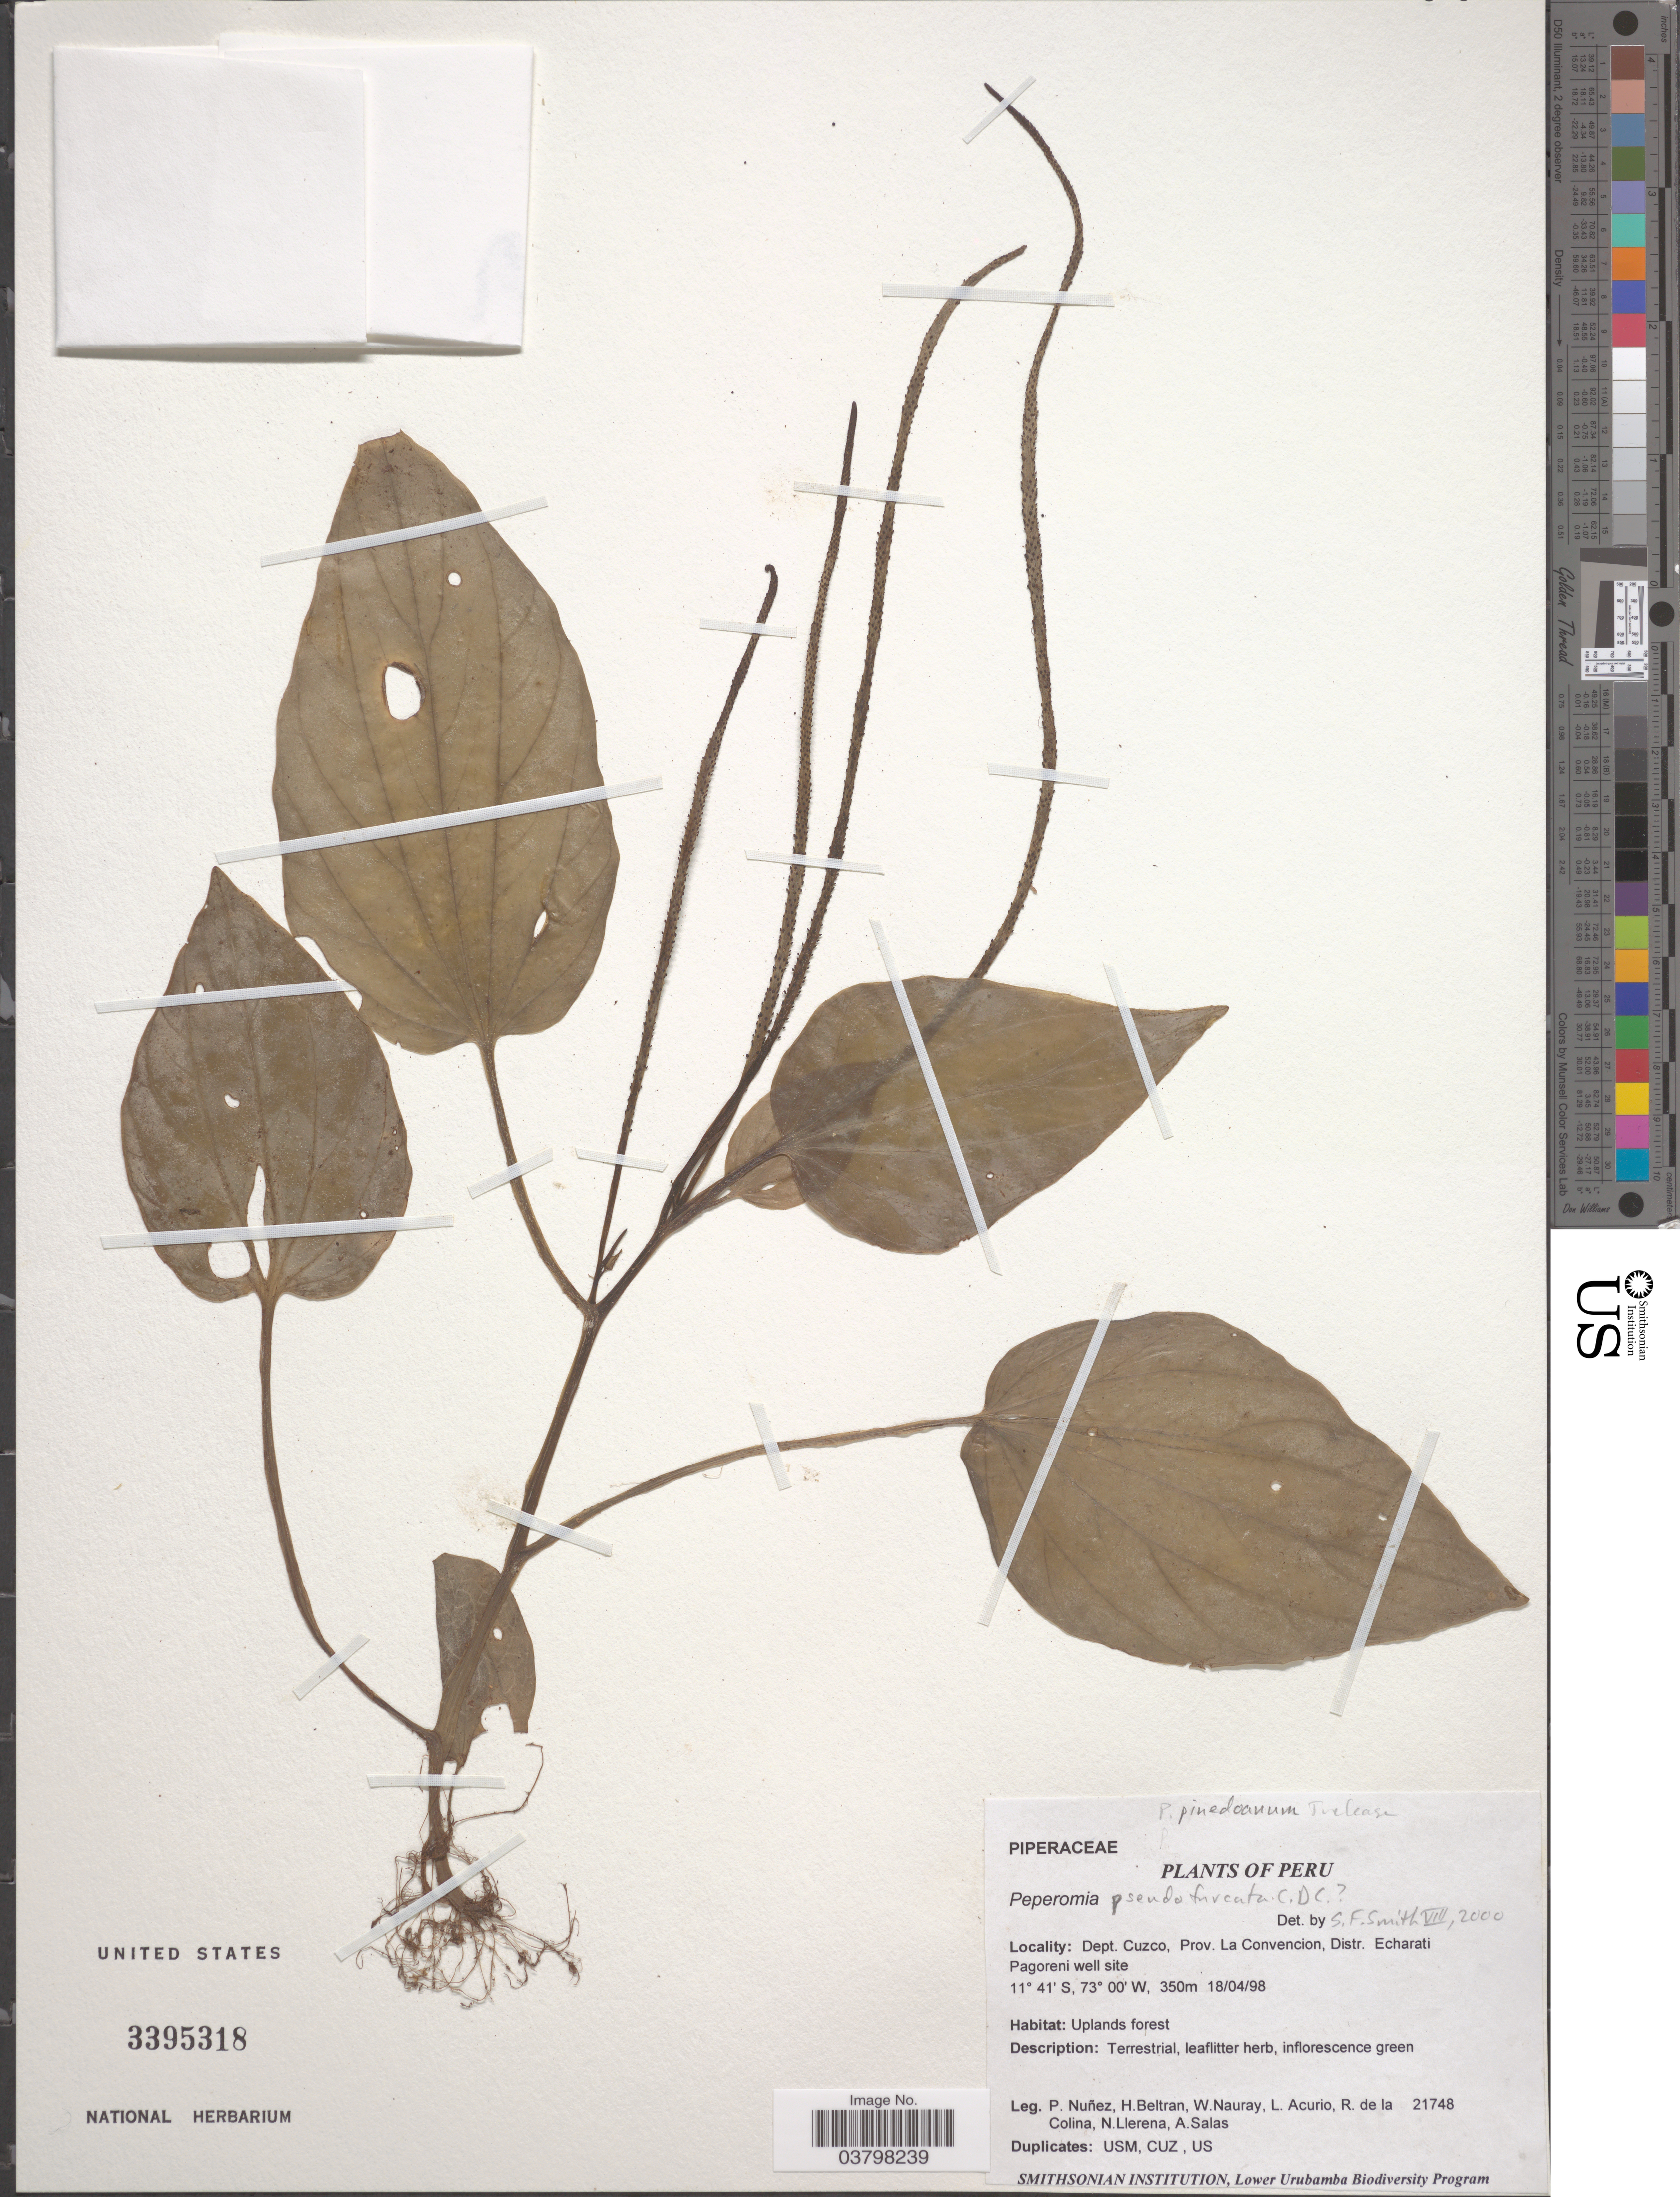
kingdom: Plantae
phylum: Tracheophyta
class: Magnoliopsida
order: Piperales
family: Piperaceae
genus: Peperomia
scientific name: Peperomia pinedoana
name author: Trel. in J.F. Macbr.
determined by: Jiménez, José Estaban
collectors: P. Nuñez V., H. Beltran, W. Nauray, L. Acurio & et al.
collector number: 21748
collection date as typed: Transcribed d/m/y: 18/4/98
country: Peru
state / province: Cusco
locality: Dept. Cuzco, Prov. La Convencion, Distr. Echarati. Pagoreni well site.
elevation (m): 350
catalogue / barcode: US 3395318